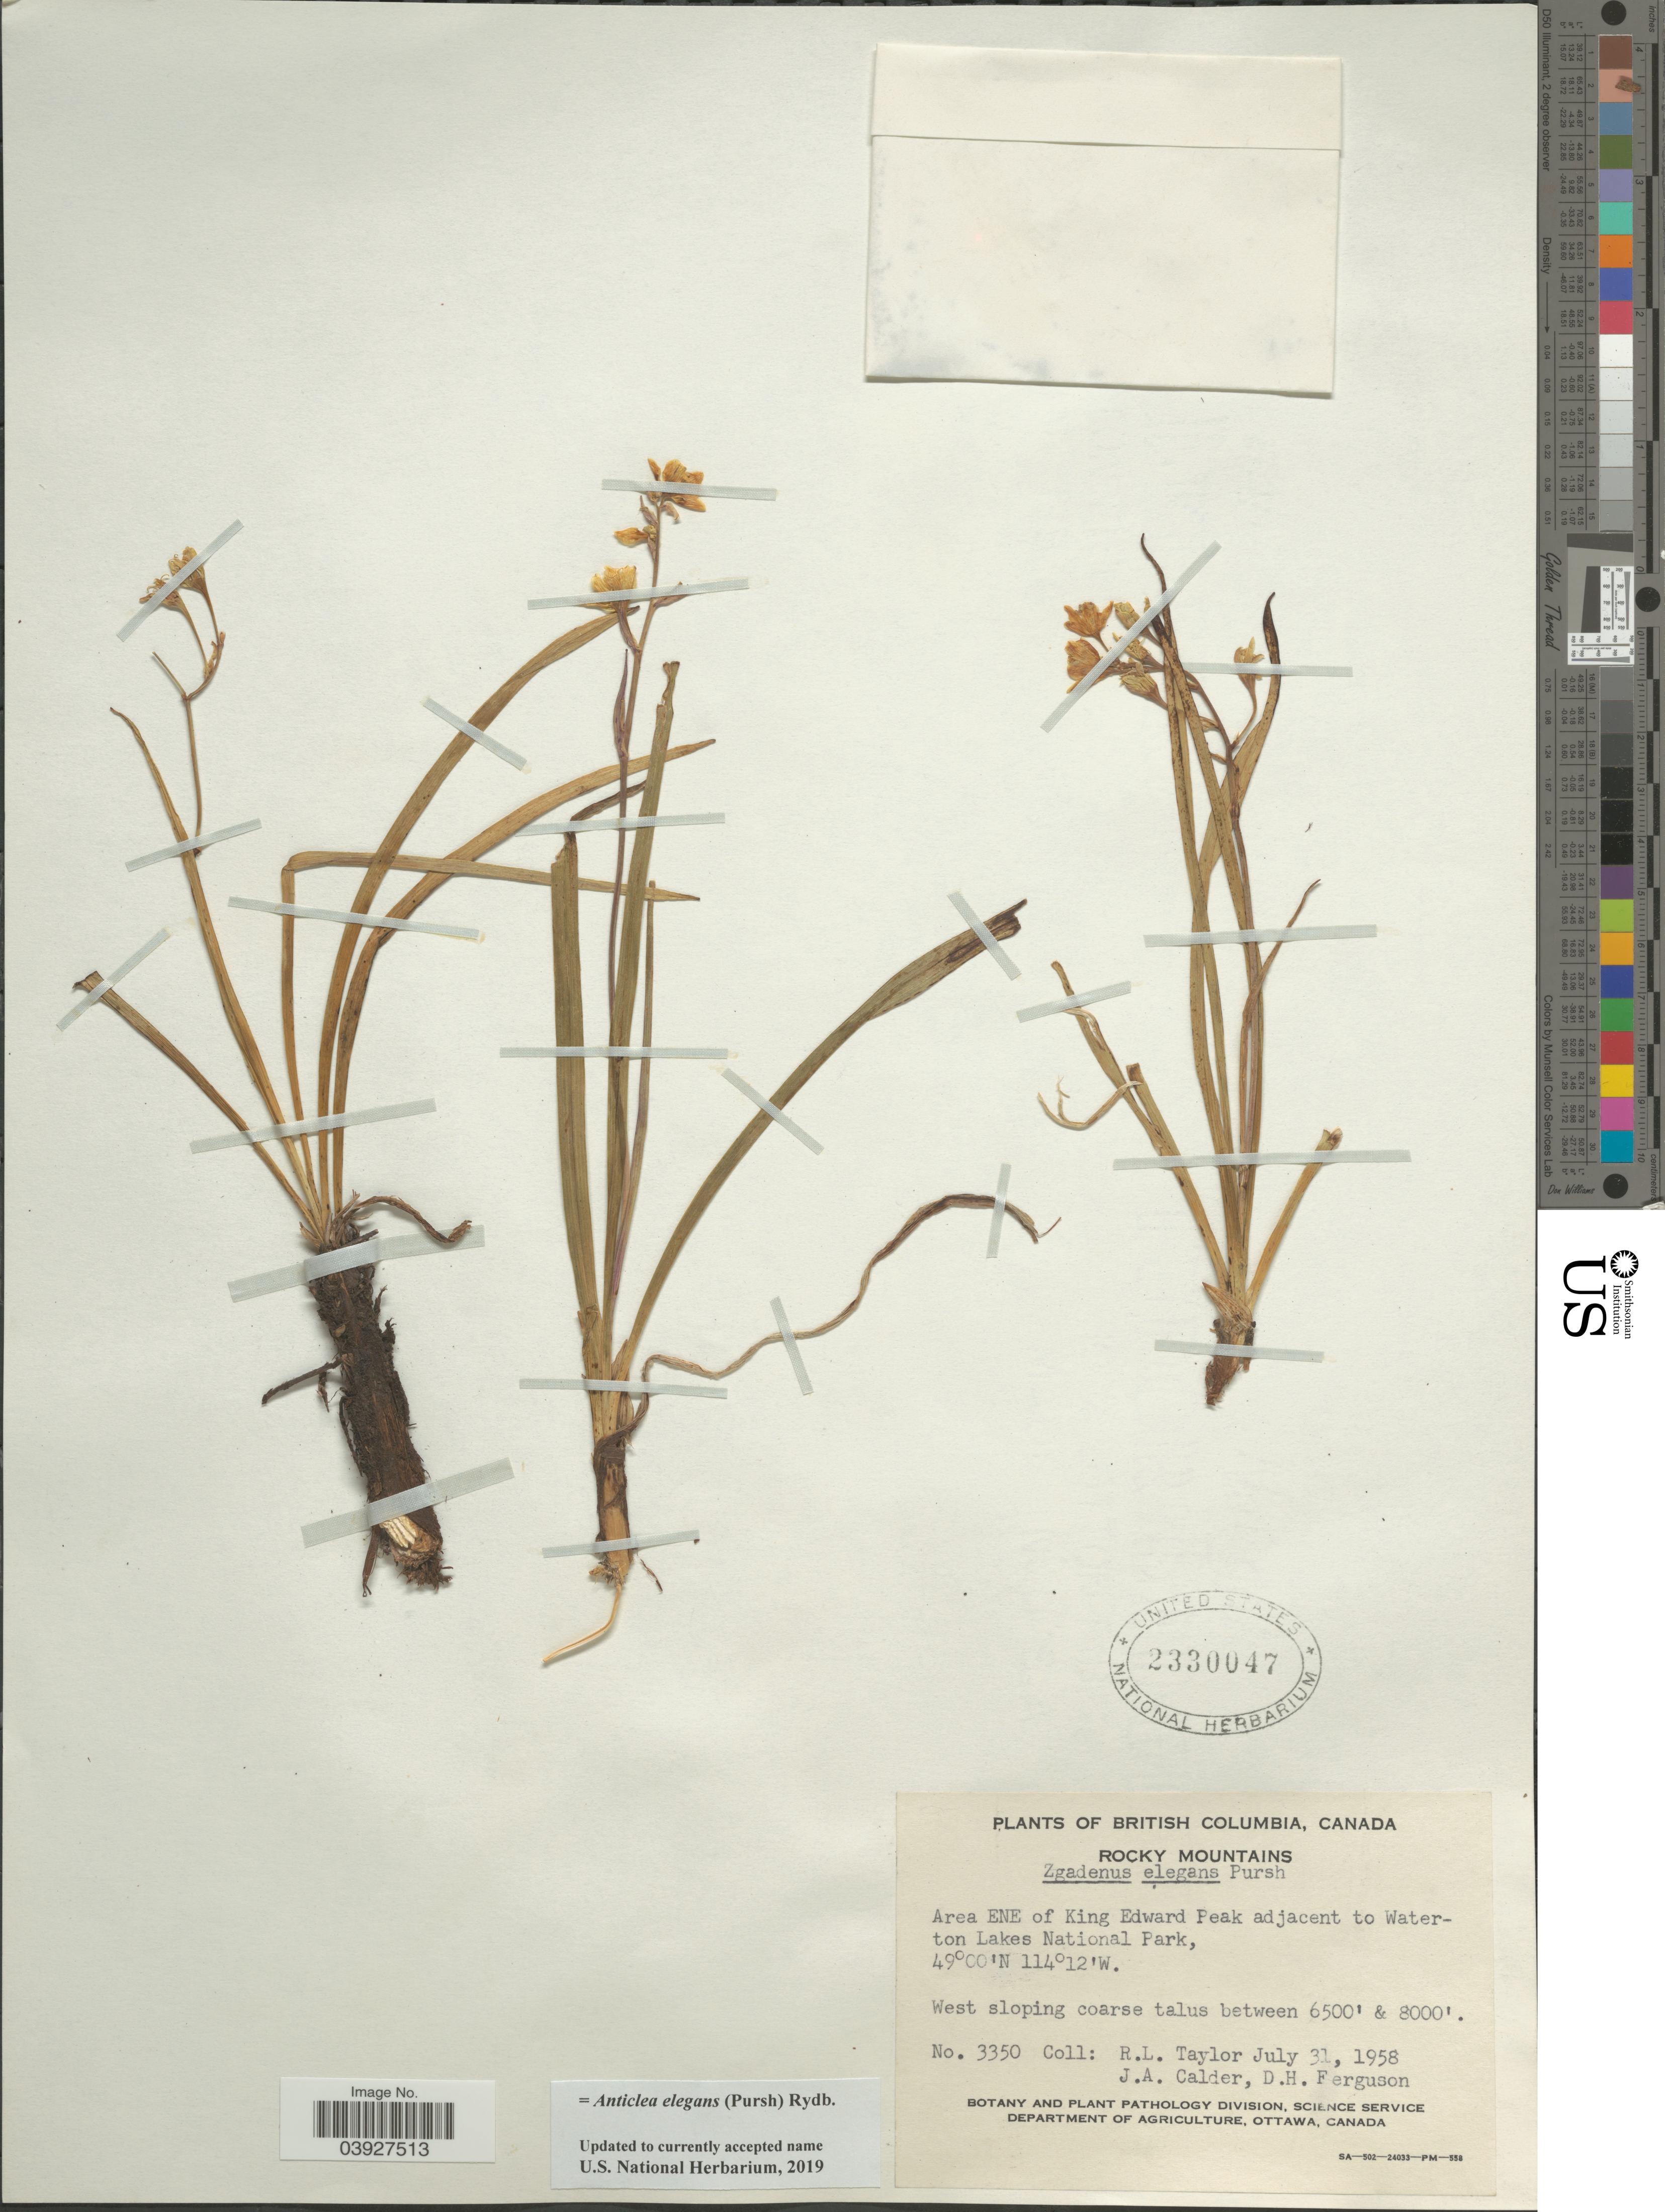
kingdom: Plantae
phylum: Tracheophyta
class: Liliopsida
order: Liliales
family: Melanthiaceae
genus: Anticlea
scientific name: Anticlea elegans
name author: (Pursh) Rydb.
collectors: R. Taylor, J. A. Calder & D. Ferguson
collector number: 3350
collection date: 1958-07-31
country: Canada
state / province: British Columbia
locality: Rocky Mountains. Area ENE of King Edward Peak adjacent to Waterton Lakes National Park. West sloping coarse talus.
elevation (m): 1981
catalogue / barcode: US 2330047